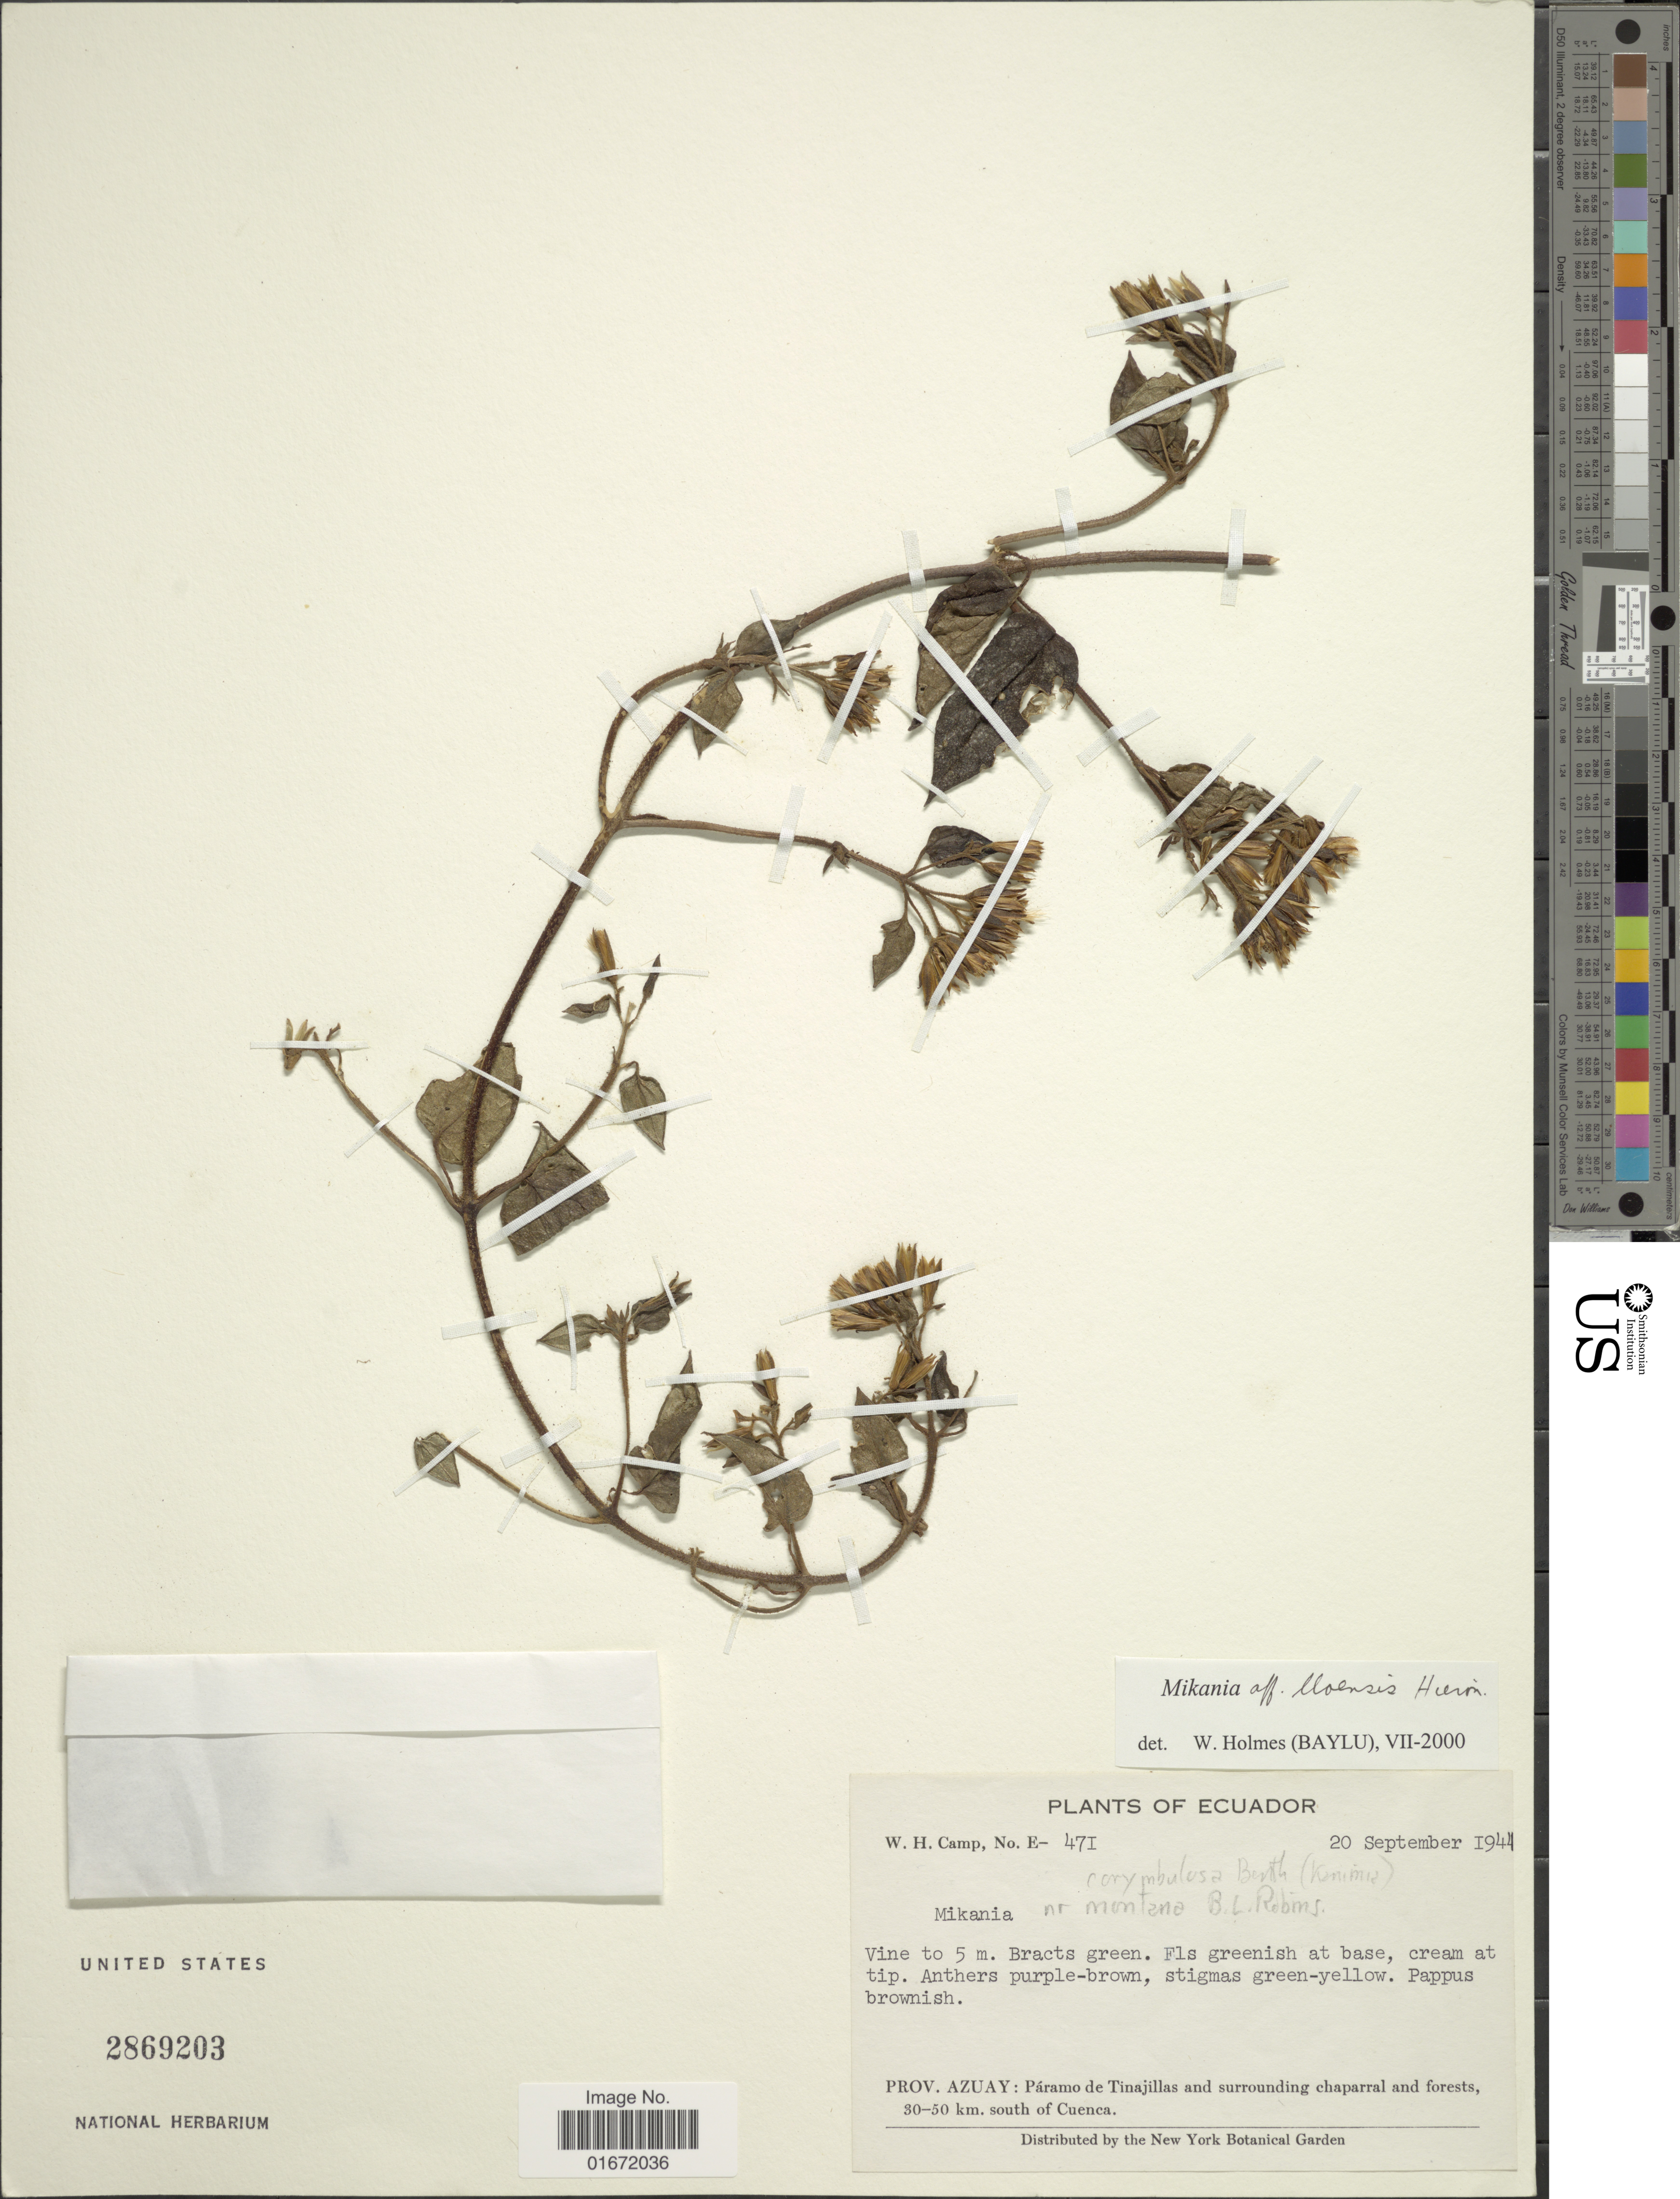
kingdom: Plantae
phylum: Tracheophyta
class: Magnoliopsida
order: Asterales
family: Asteraceae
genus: Mikania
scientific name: Mikania seemannii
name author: B.L. Rob.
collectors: W. H. Camp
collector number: E-471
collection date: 1944-09-20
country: Ecuador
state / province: Azuay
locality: Prov. Azuay: Páramo de Tinajillas and surrounding chaparral and forests, 30-50 km. south of Cuenca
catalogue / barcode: US 2869203